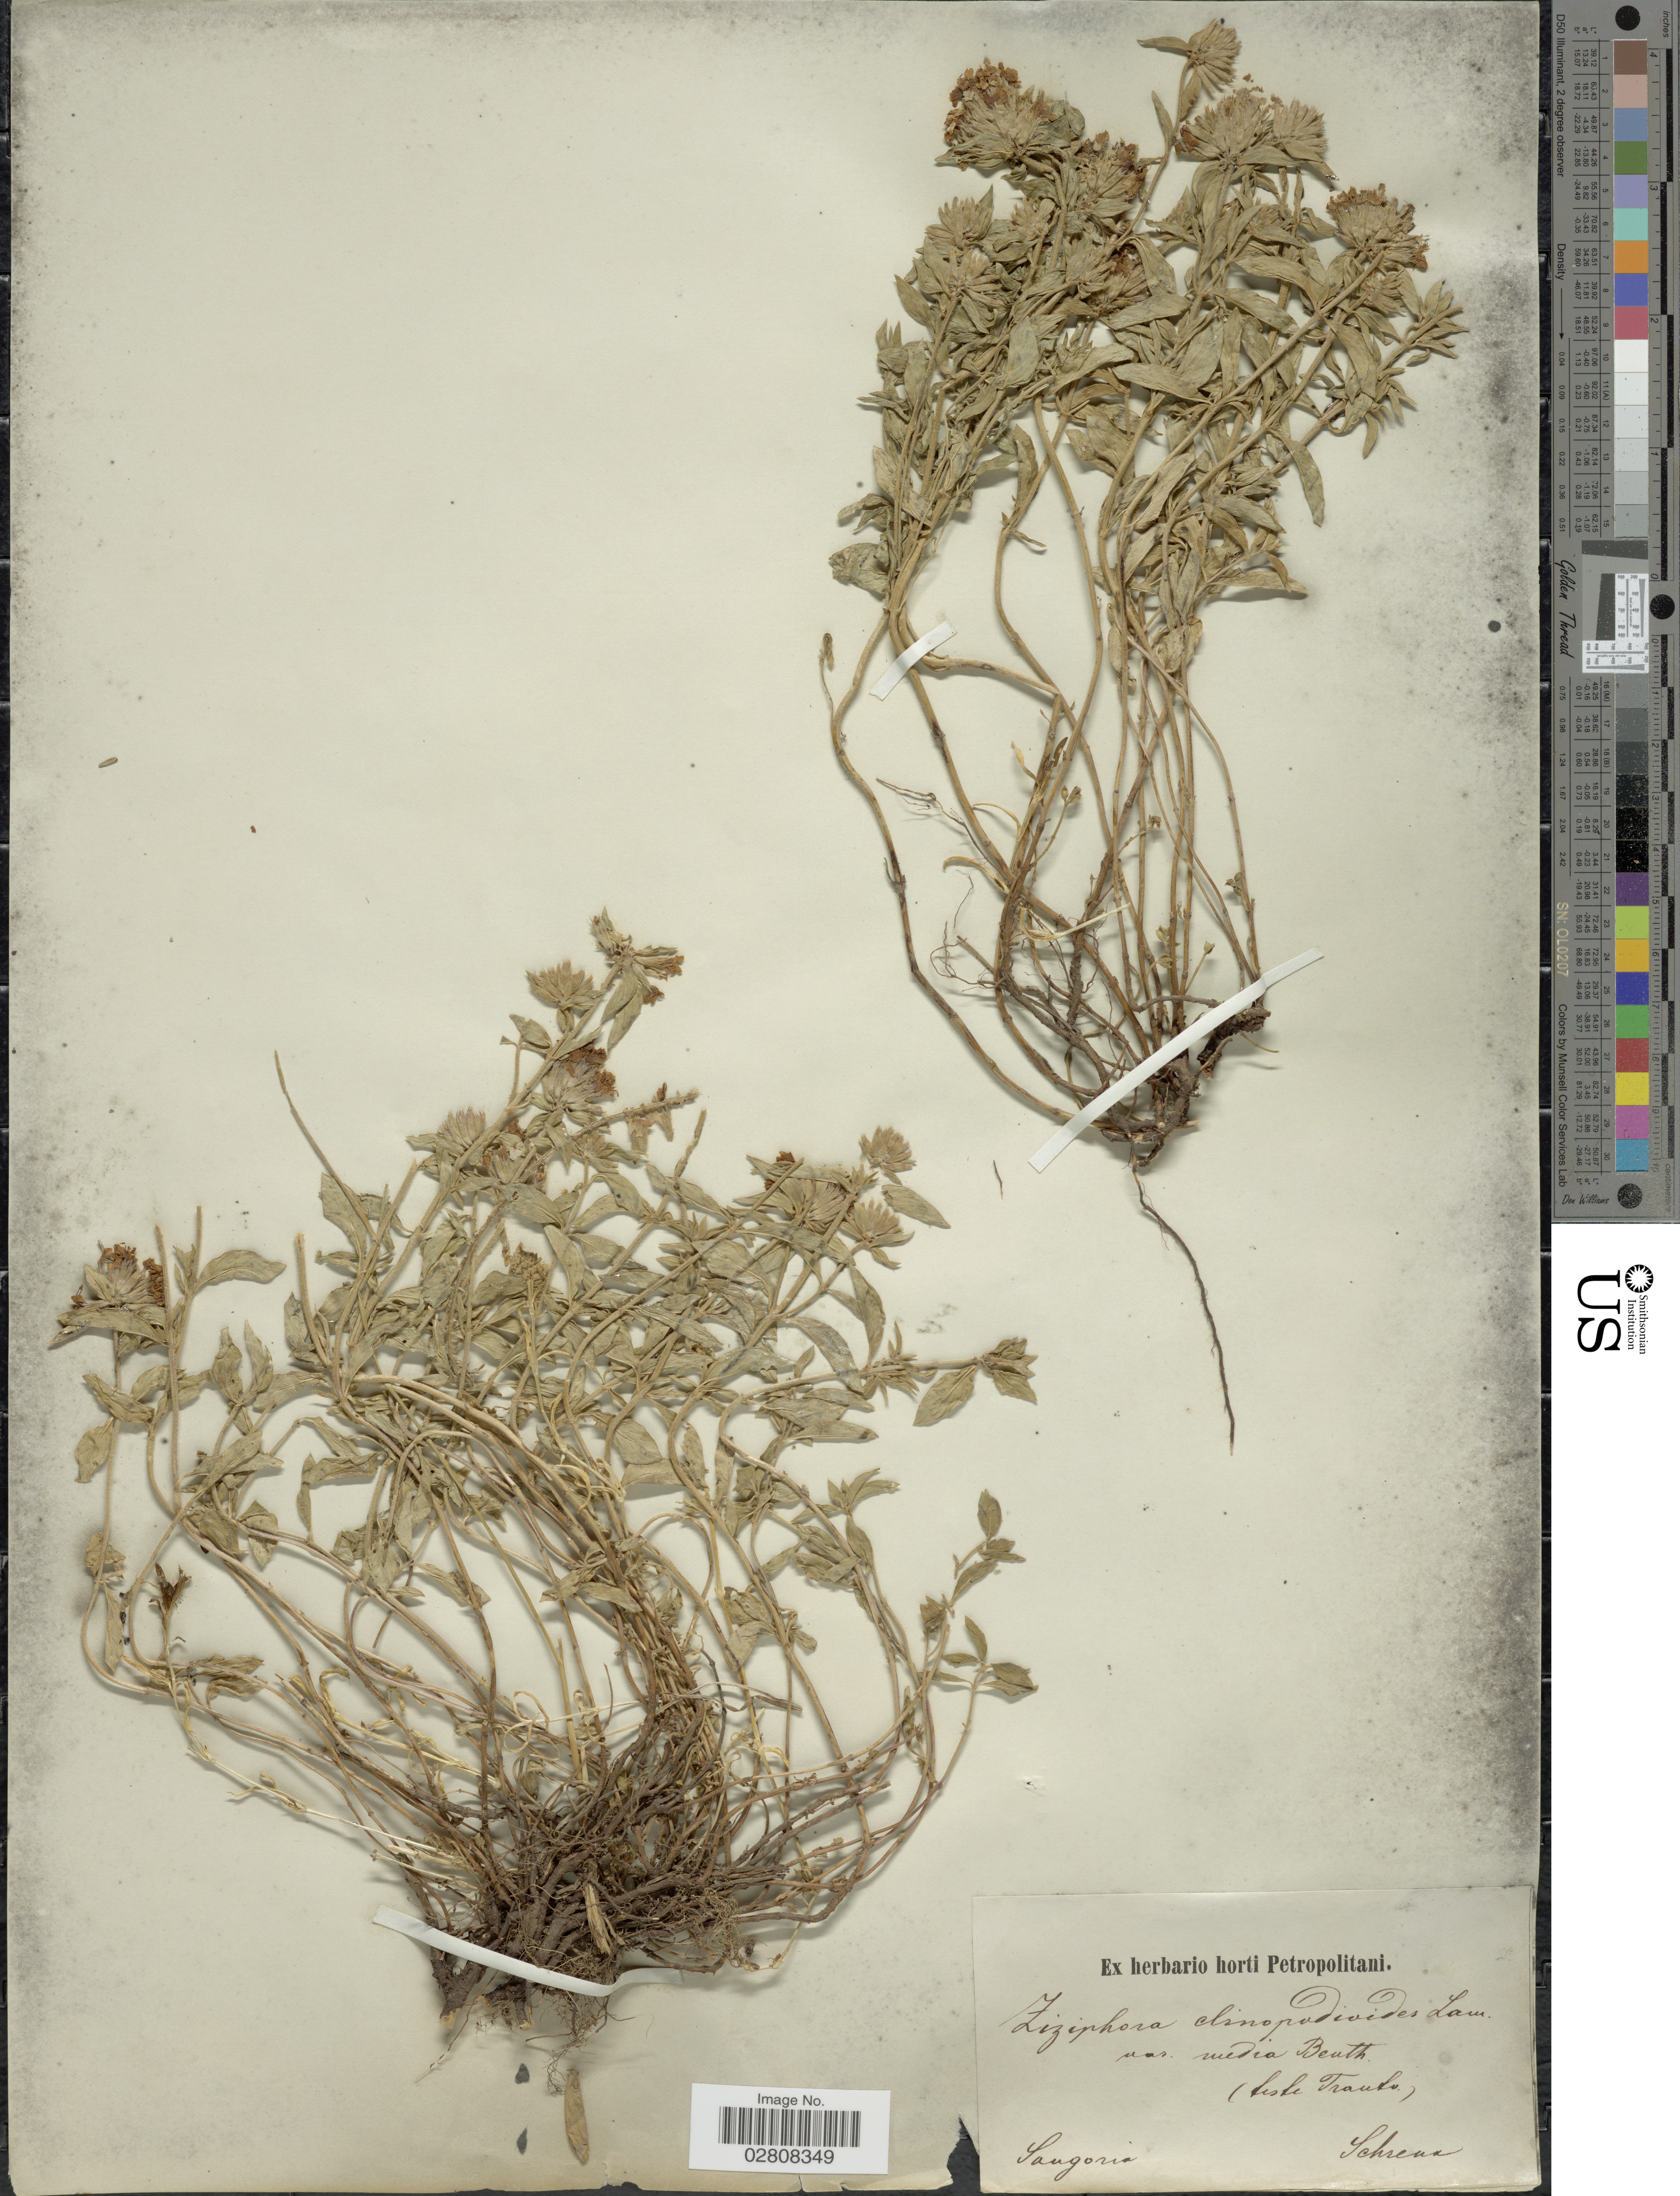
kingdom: Plantae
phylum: Tracheophyta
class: Magnoliopsida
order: Lamiales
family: Lamiaceae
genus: Ziziphora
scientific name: Ziziphora clinopodioides var. media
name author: Benth.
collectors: A.G. Schrenk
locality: Sangoria